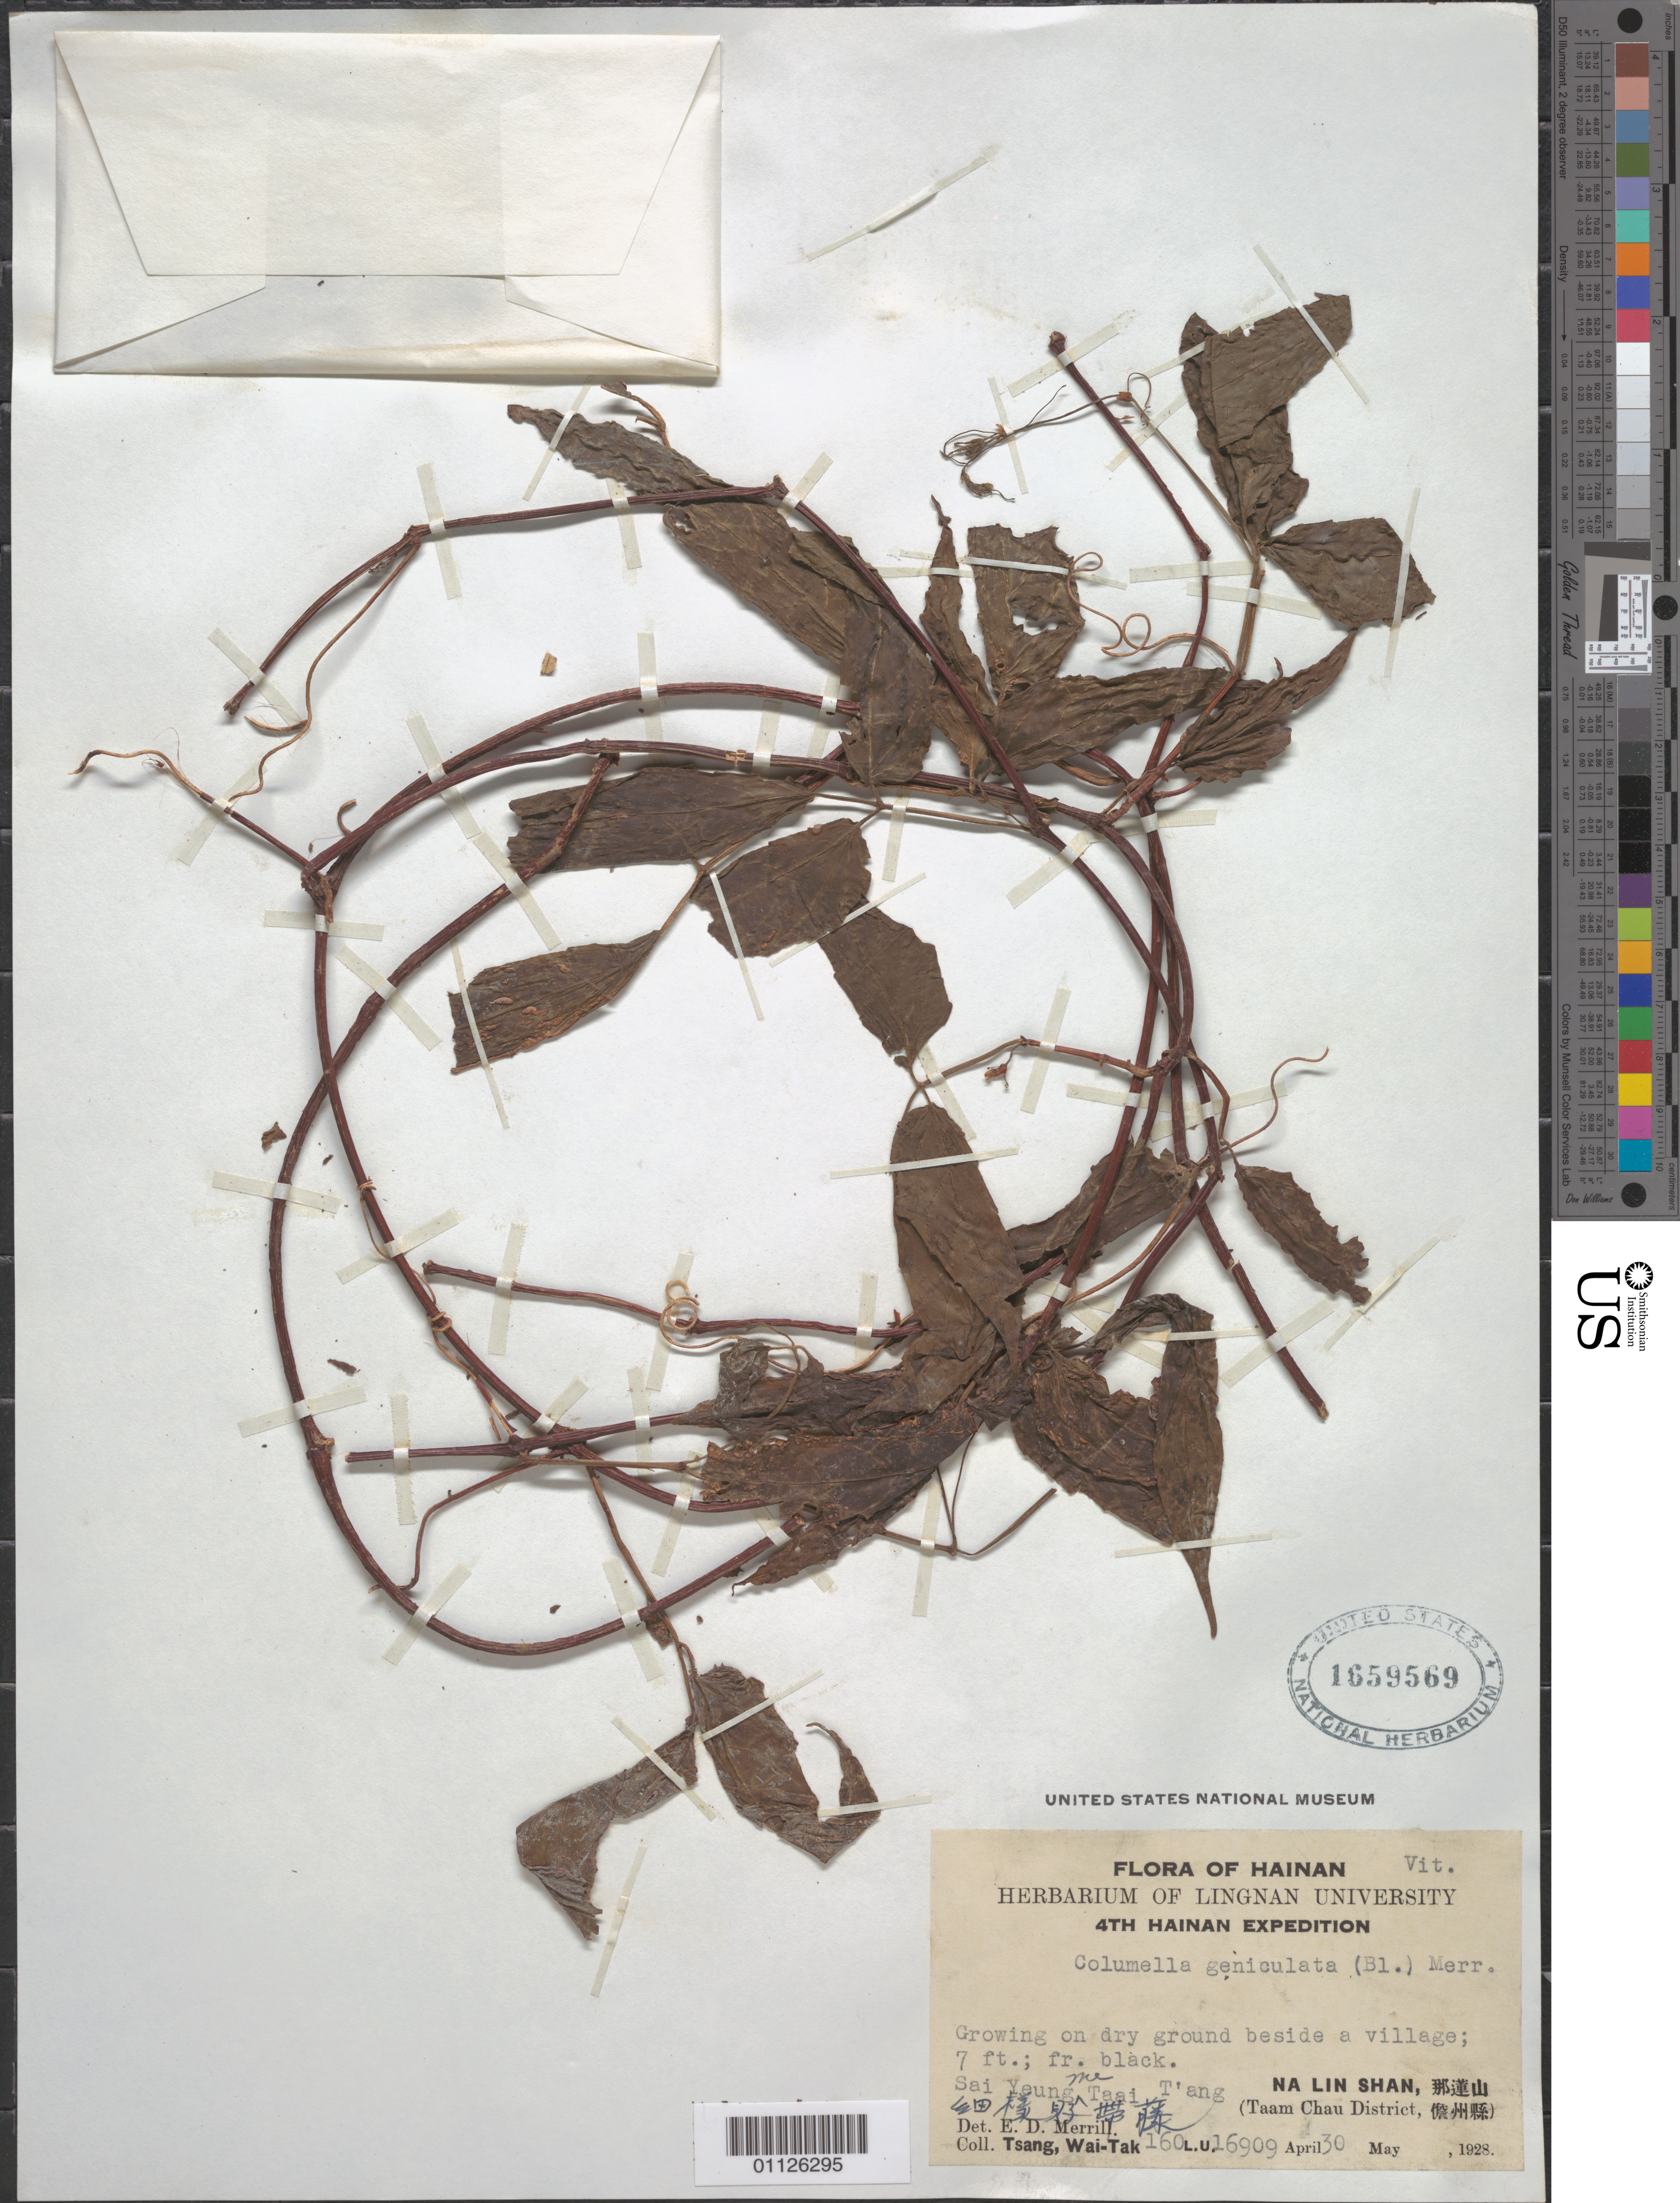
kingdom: Plantae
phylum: Tracheophyta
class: Magnoliopsida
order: Vitales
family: Vitaceae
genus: Cayratia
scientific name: Cayratia geniculata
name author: (Blume) Gagnep.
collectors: W. T. Tsang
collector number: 160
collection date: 1928-05-30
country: China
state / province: Hainan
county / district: Taam Chau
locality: Sha-po shan, Taam Chau District (Danzhou)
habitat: Growing on dry ground beside a village.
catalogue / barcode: US 1659569